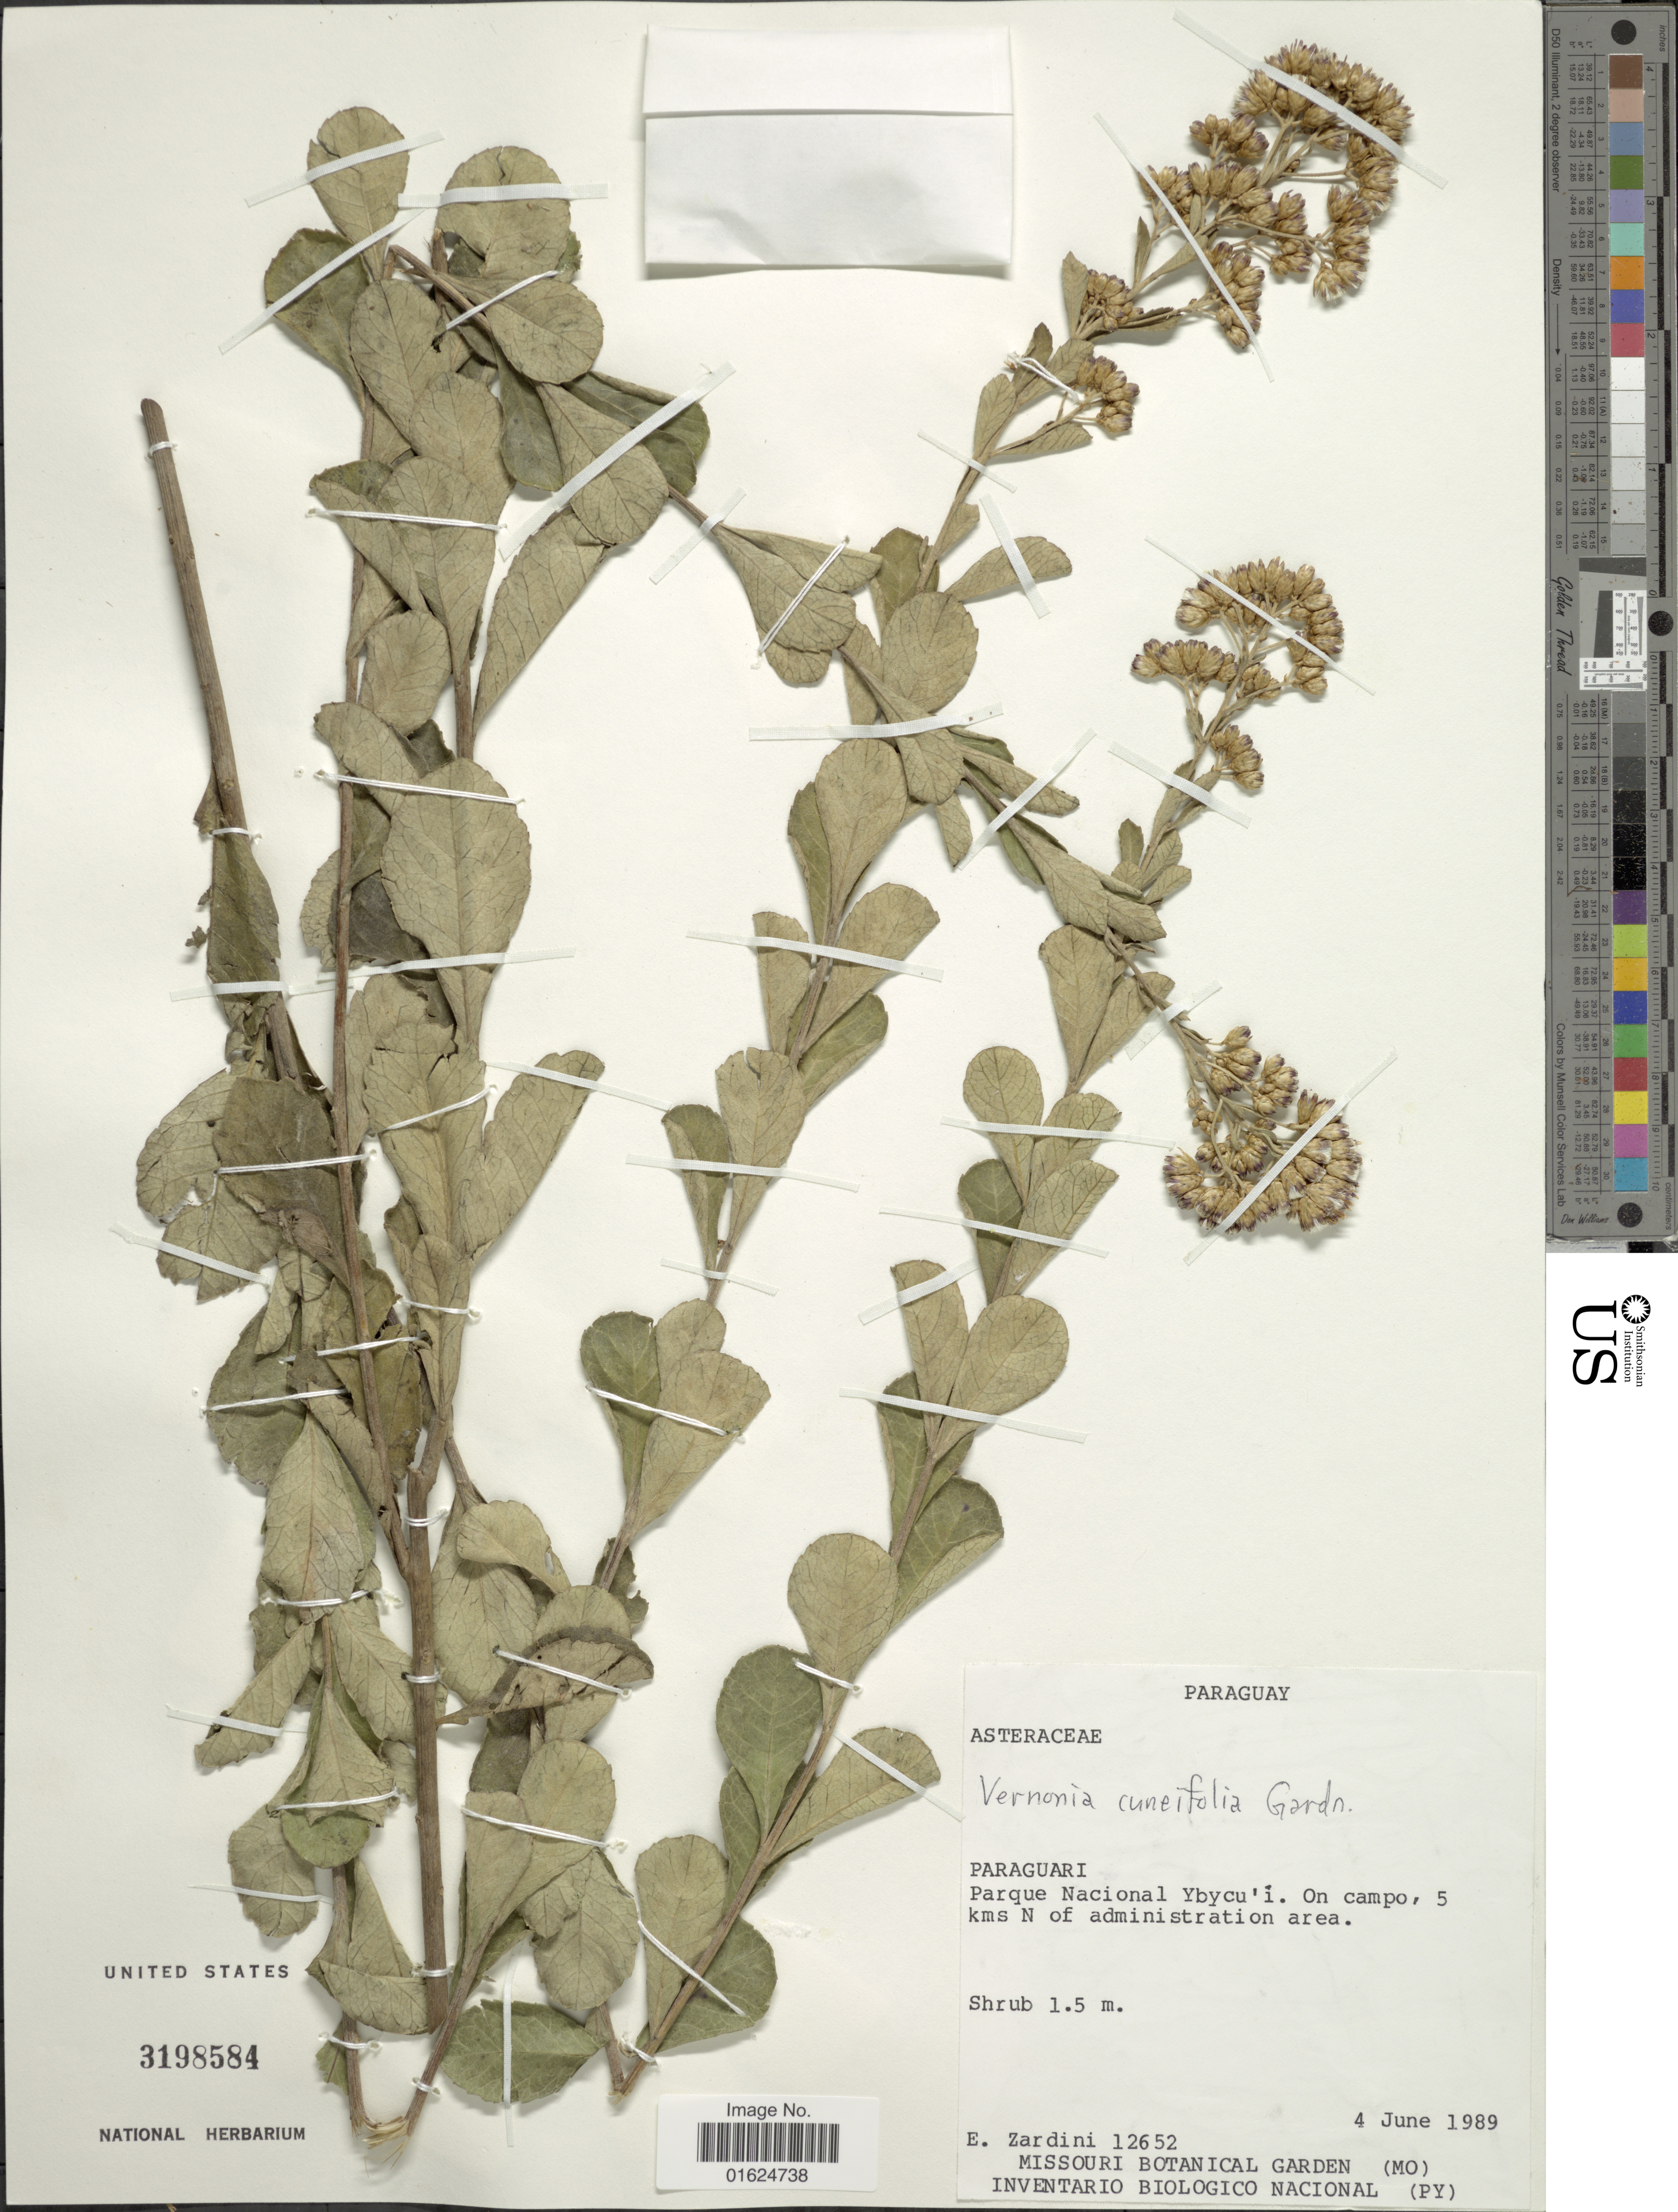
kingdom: Plantae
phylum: Tracheophyta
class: Magnoliopsida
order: Asterales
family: Asteraceae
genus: Vernonanthura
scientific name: Vernonanthura cuneifolia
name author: (Gardner) H. Rob.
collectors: E. M. Zardini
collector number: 12652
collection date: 1989-06-04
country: Paraguay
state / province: Paraguari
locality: Parque Nacional Ybycu' i. On campo, 5 kms N of administration area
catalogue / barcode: US 3198584